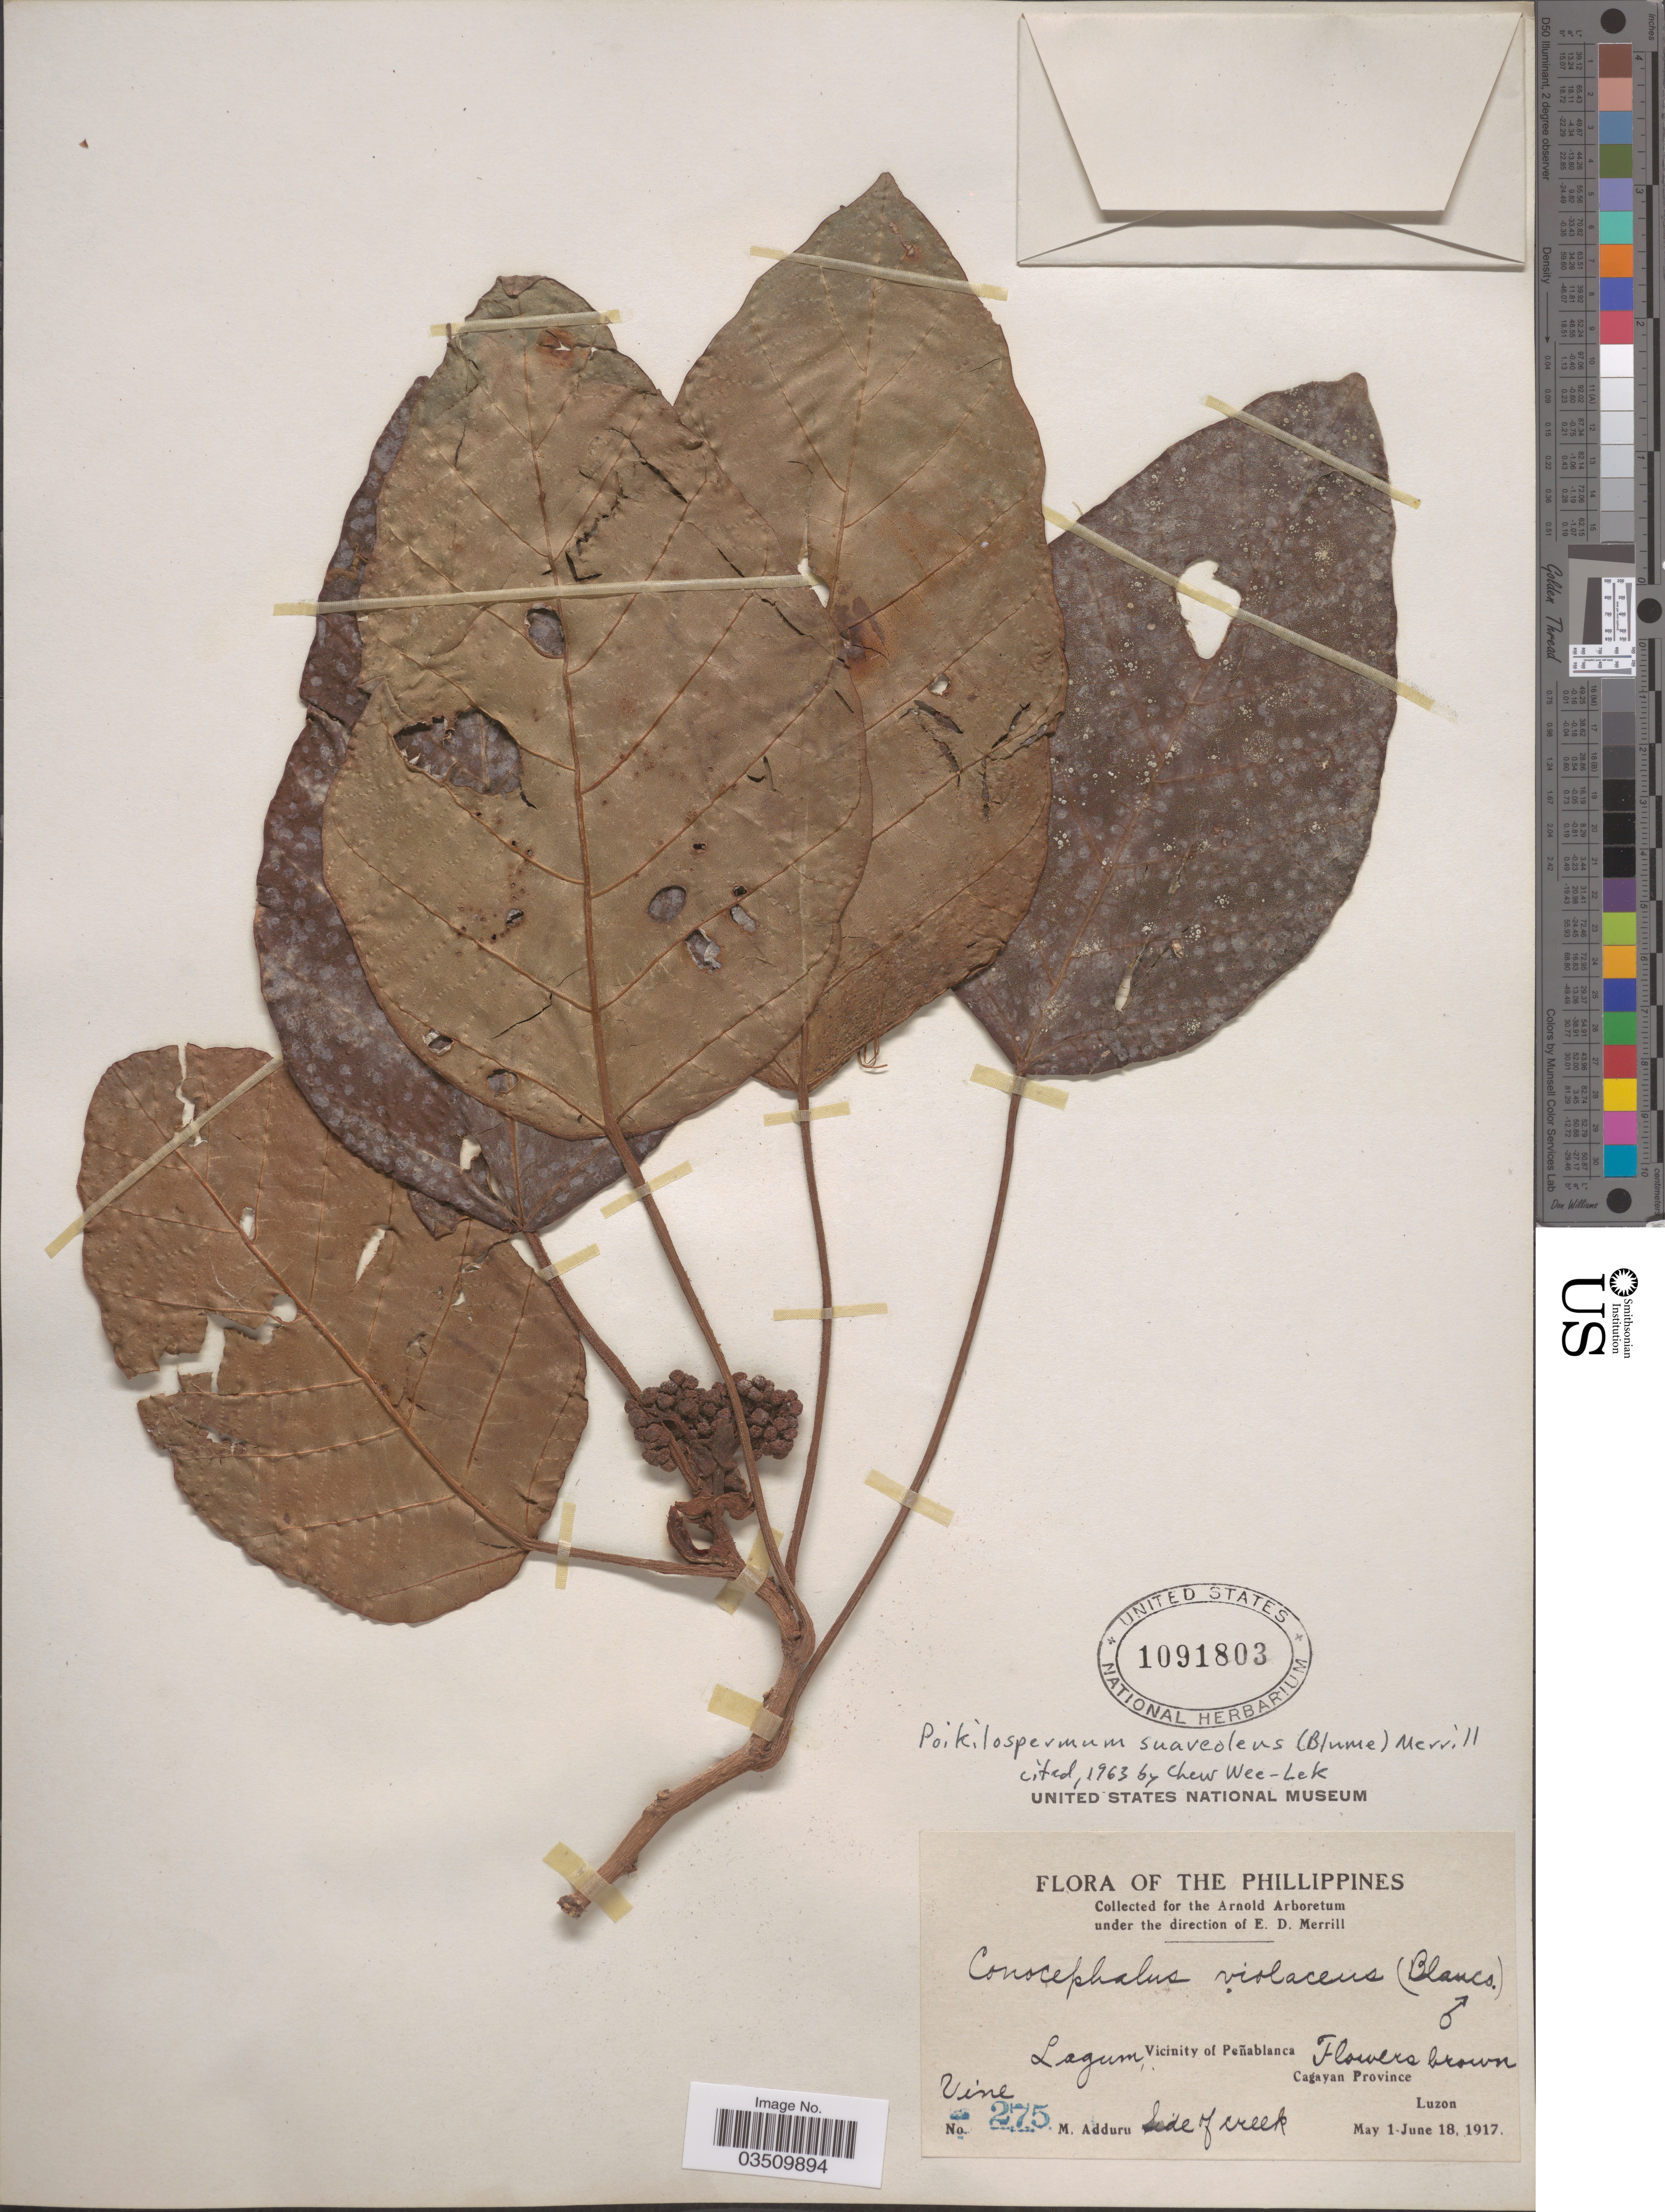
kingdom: Plantae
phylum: Tracheophyta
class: Magnoliopsida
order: Rosales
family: Urticaceae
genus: Poikilospermum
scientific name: Poikilospermum suaveolens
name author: (Blume) Merr.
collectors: M. Adduru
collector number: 275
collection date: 1917-05-01/1917-06-18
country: Philippines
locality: Lagum, Vicinity of Peñablanca, Cagayan Province, Luzon. Side of creek.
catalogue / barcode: US 1091803